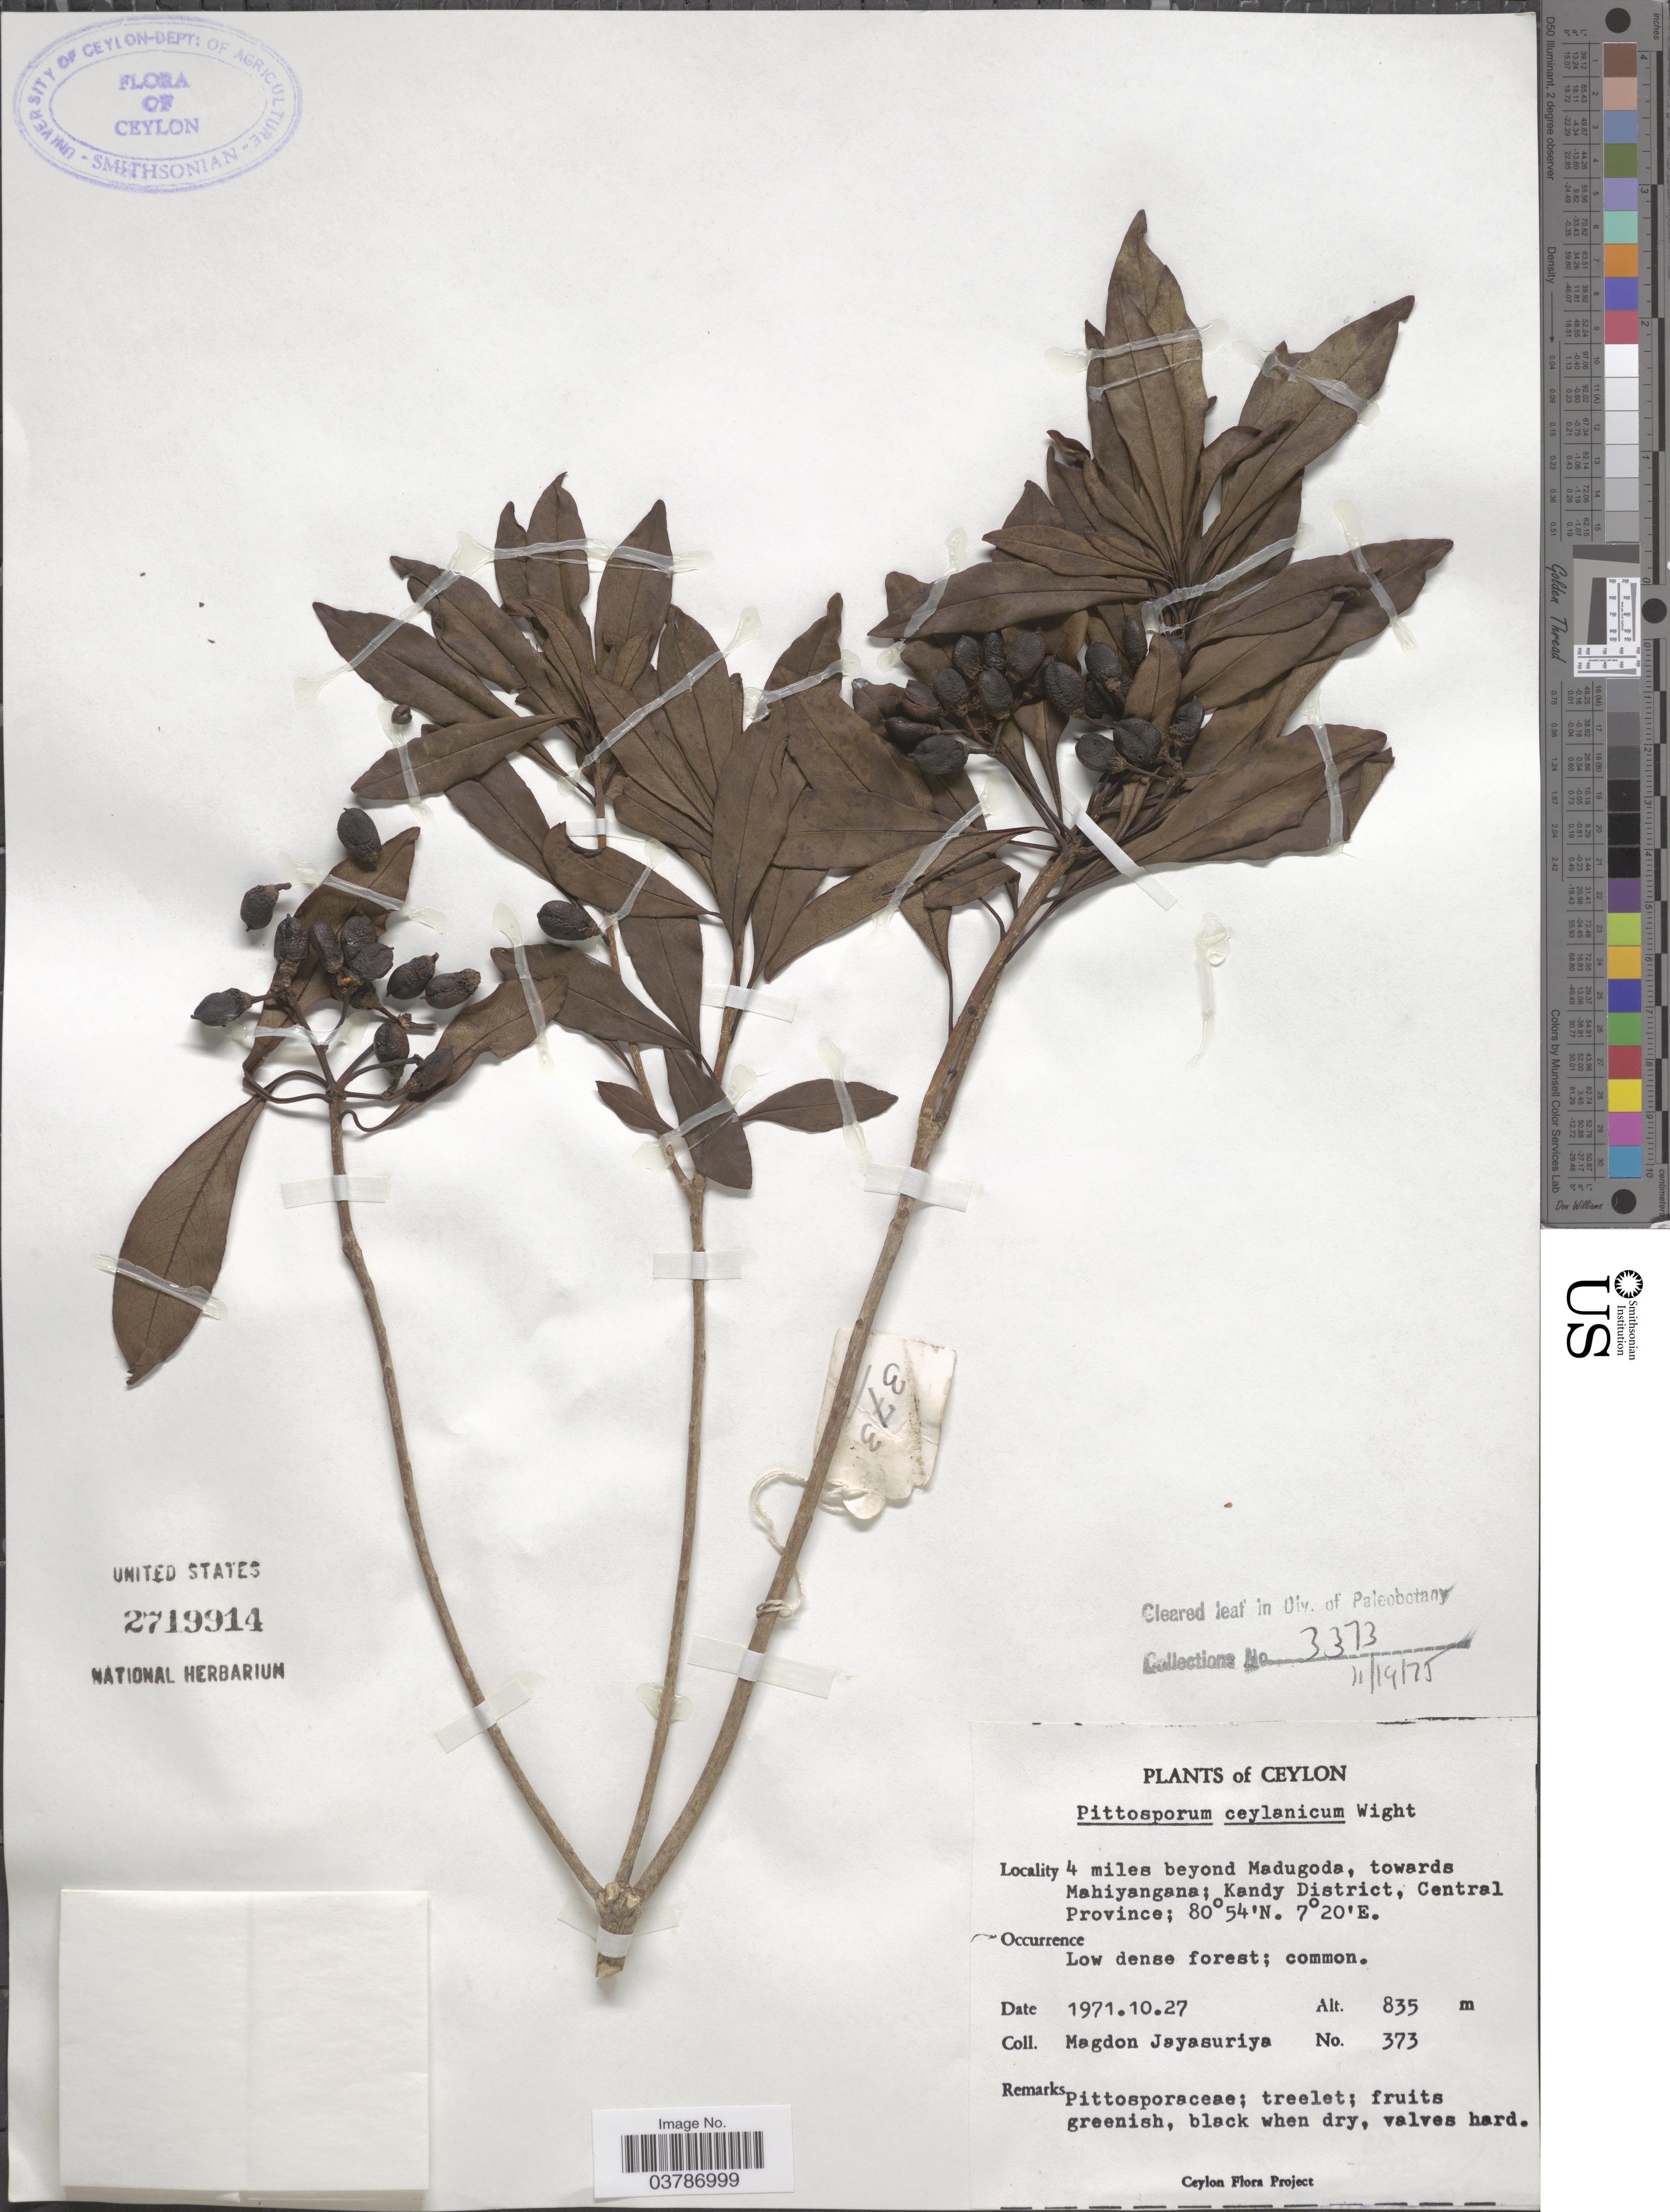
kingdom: Plantae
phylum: Tracheophyta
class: Magnoliopsida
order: Apiales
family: Pittosporaceae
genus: Pittosporum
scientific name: Pittosporum ceylanicum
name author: Wight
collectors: A. H. Jayasuriya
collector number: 373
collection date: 1971-10-27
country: Sri Lanka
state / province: Central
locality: Ceylon. 4 miles beyond Madugoda, towards Mahiyangana; Kandy District.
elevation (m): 835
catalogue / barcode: US 2719914